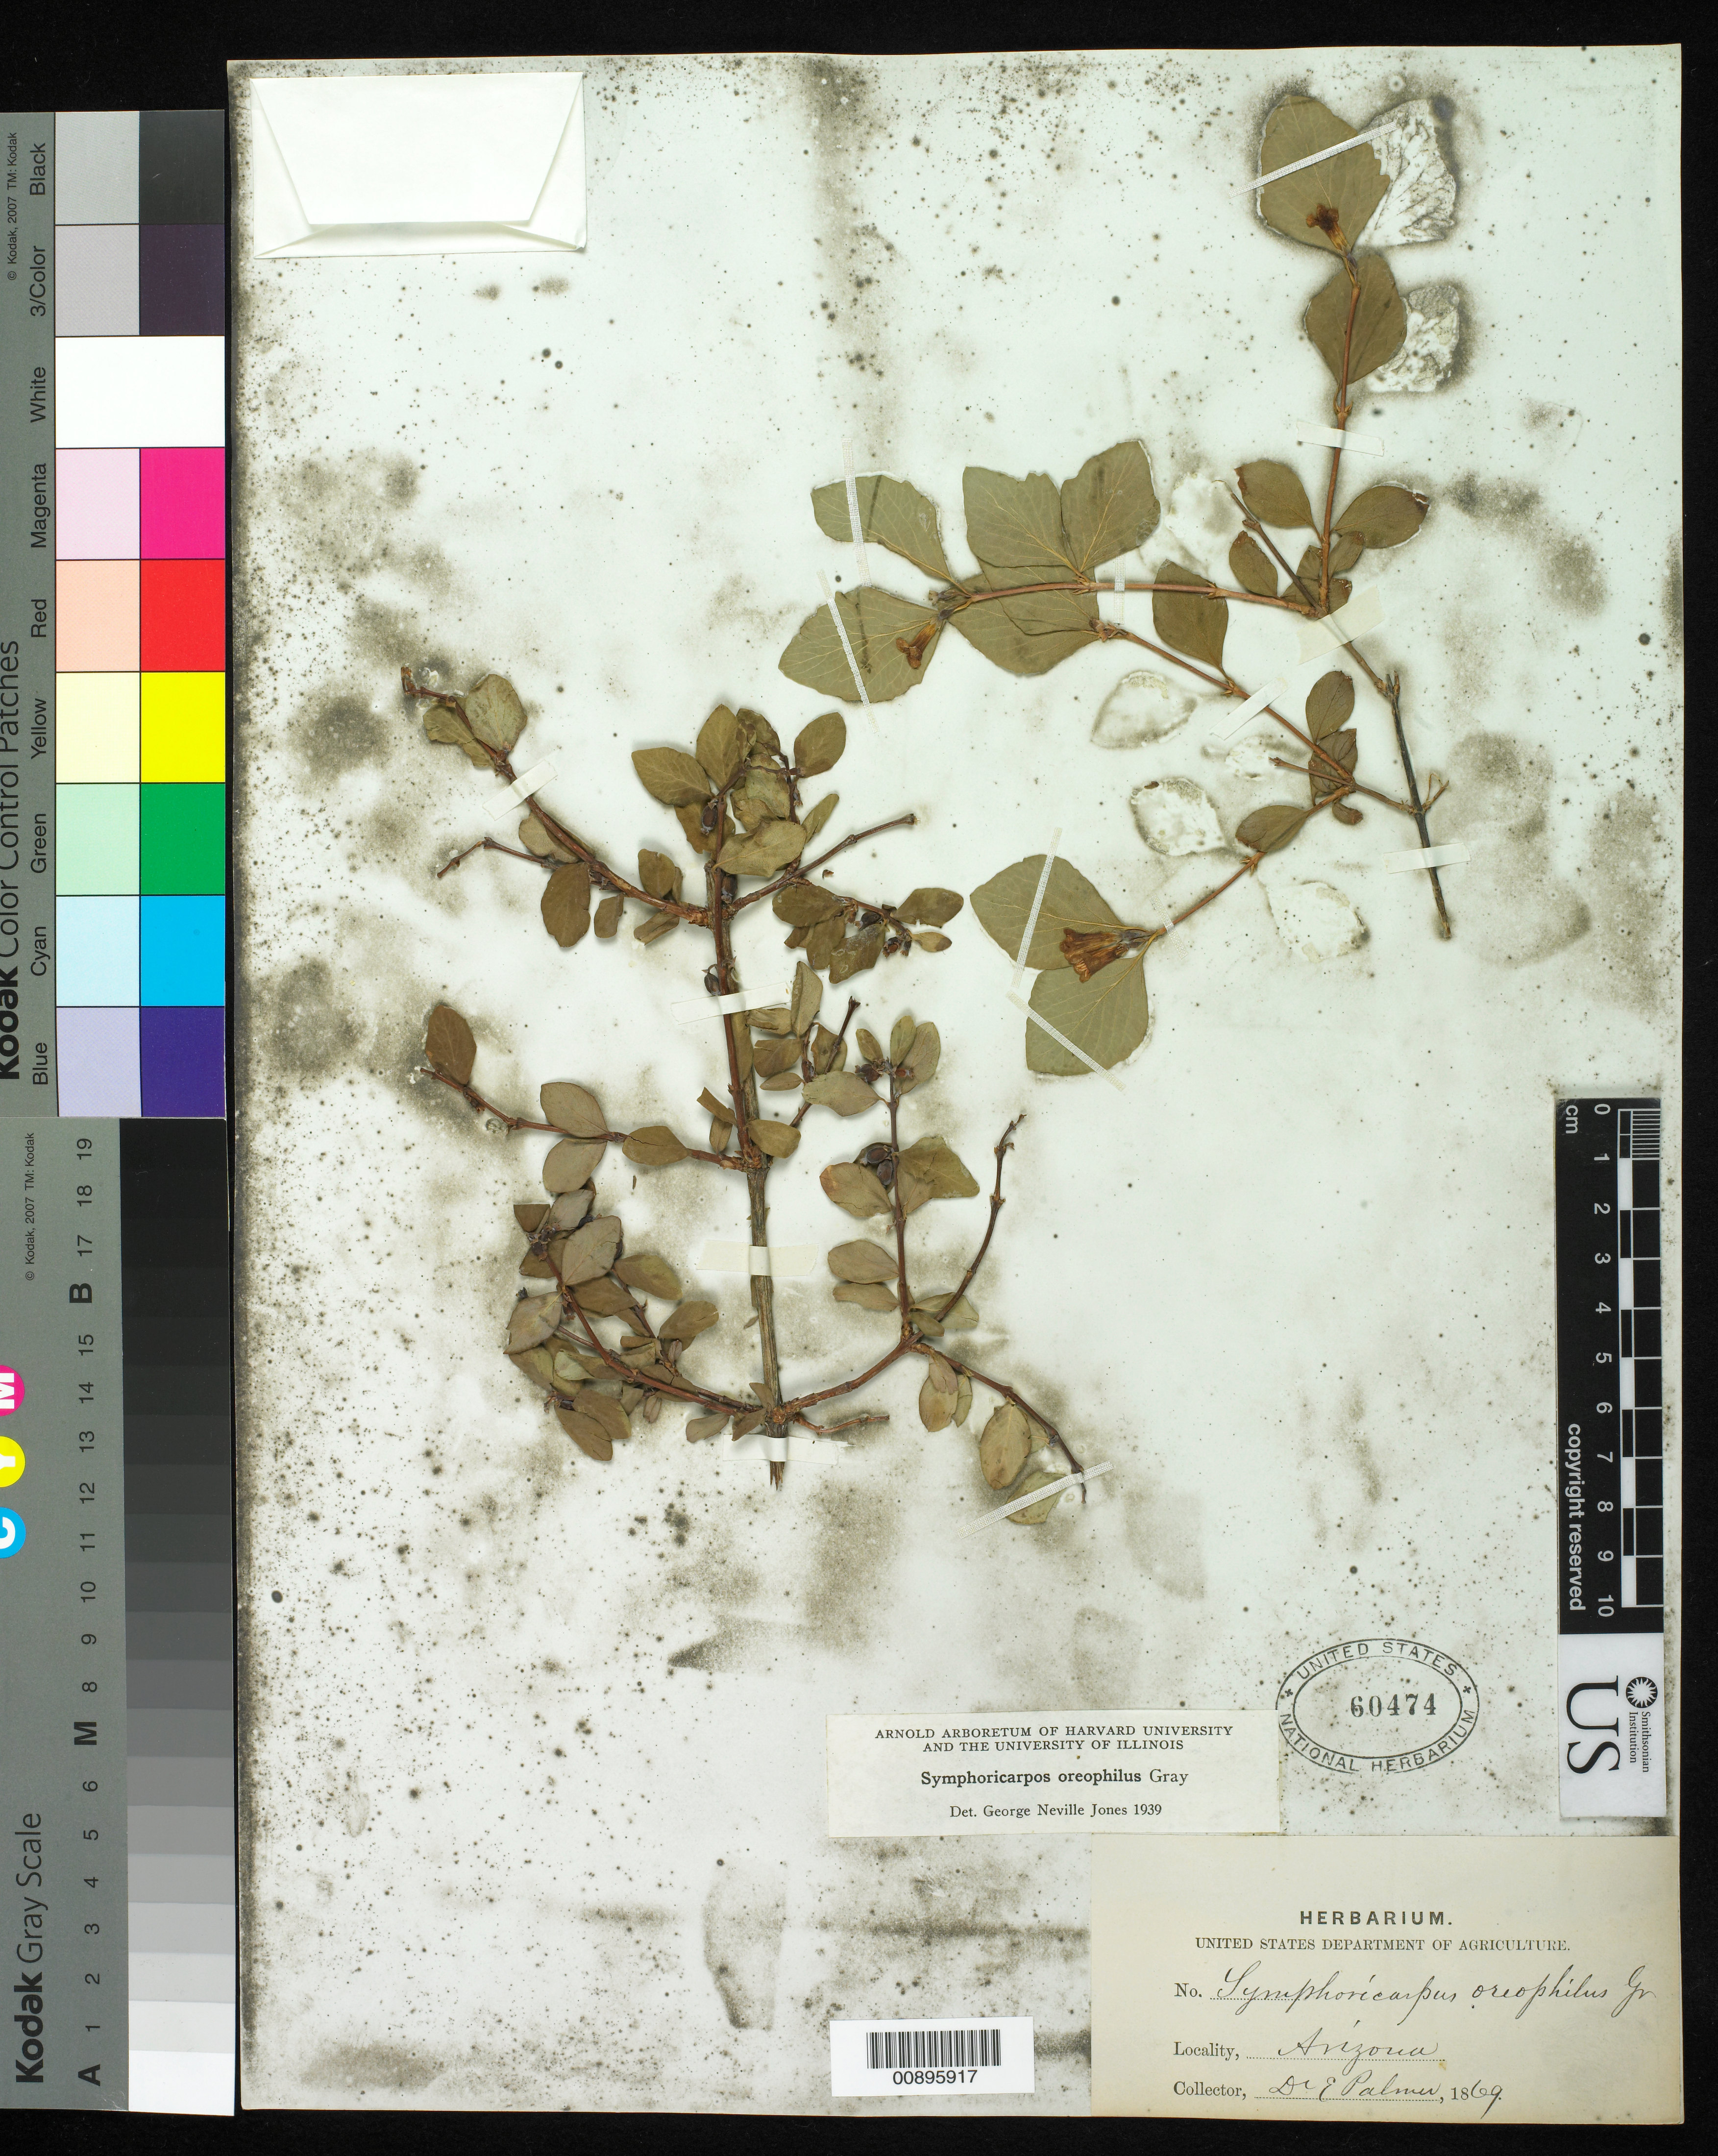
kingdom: Plantae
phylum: Tracheophyta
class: Magnoliopsida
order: Dipsacales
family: Caprifoliaceae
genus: Symphoricarpos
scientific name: Symphoricarpos oreophilus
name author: A. Gray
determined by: Jones, G. N.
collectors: E. Palmer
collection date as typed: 1869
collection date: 1869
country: United States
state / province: Arizona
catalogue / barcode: US 60474